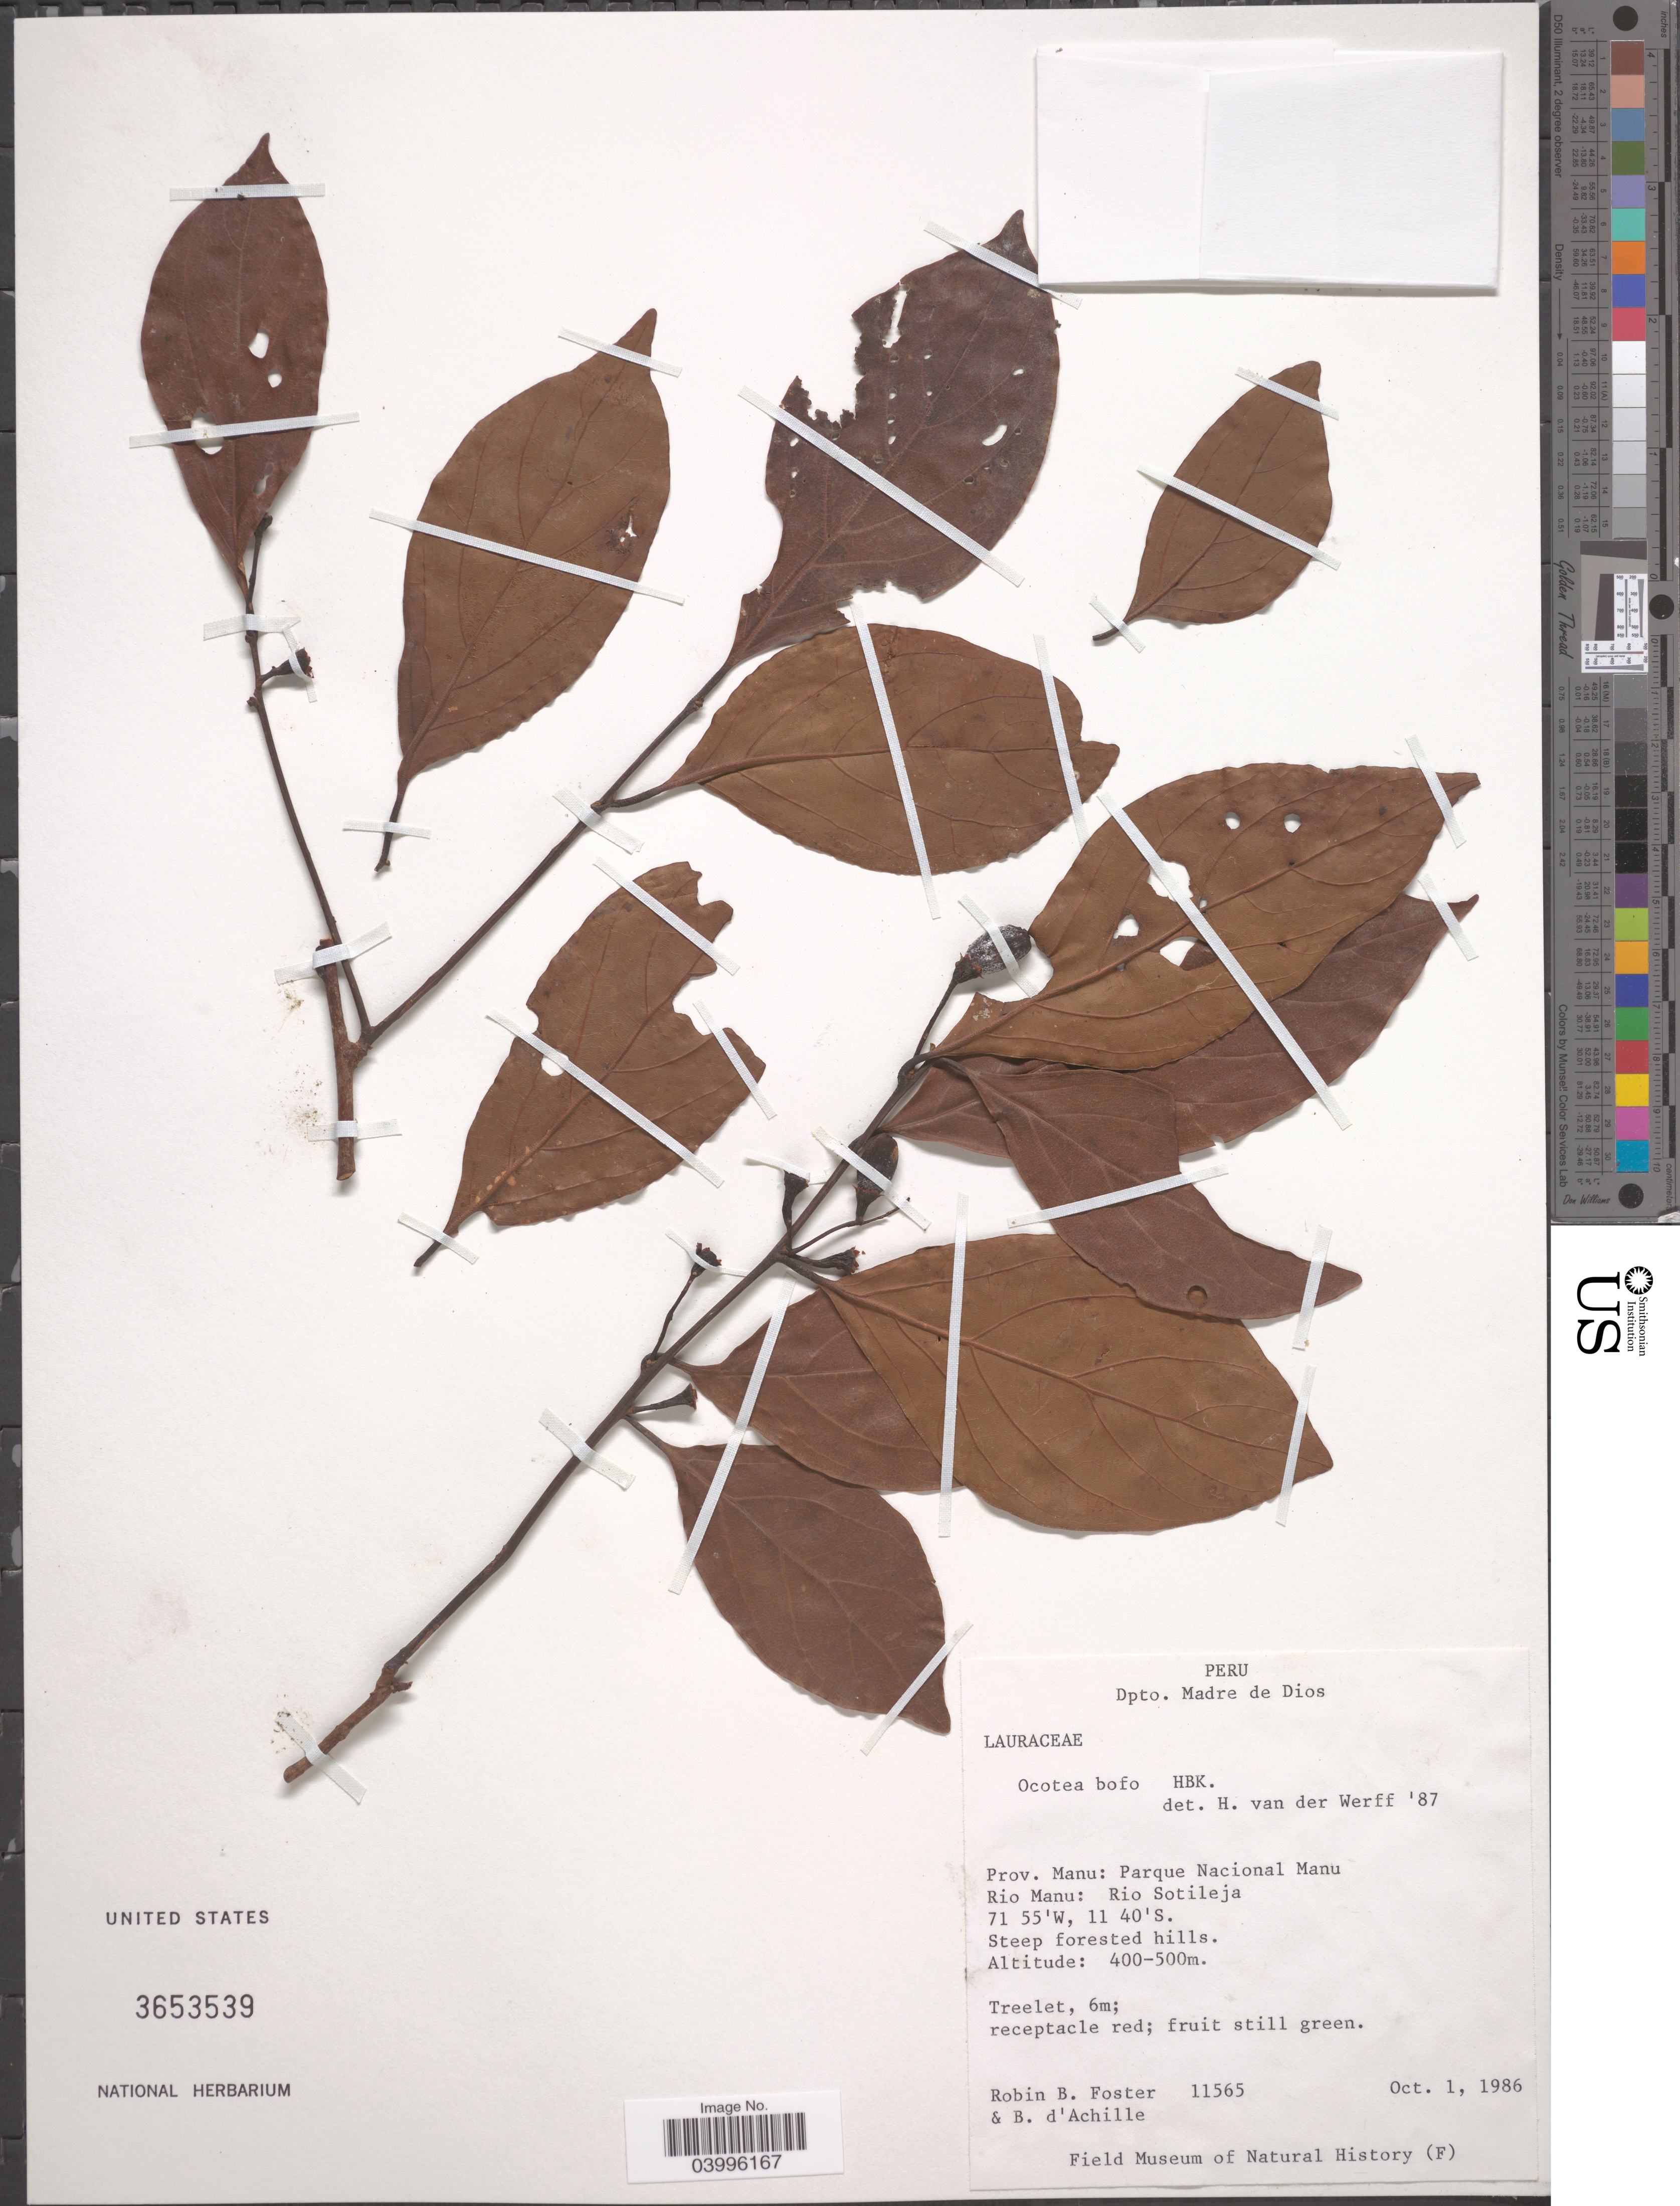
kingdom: Plantae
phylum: Tracheophyta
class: Magnoliopsida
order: Laurales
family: Lauraceae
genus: Ocotea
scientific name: Ocotea bofo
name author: Kunth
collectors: R. B. Foster & B. d'Achille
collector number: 11565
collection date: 1986-10-01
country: Peru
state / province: Madre de Dios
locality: Dpto. Madre de Dios. Prov. Manu: Parque Nacional Manu. Rio Manu: Rio Sotileja.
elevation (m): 400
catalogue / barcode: US 3653539